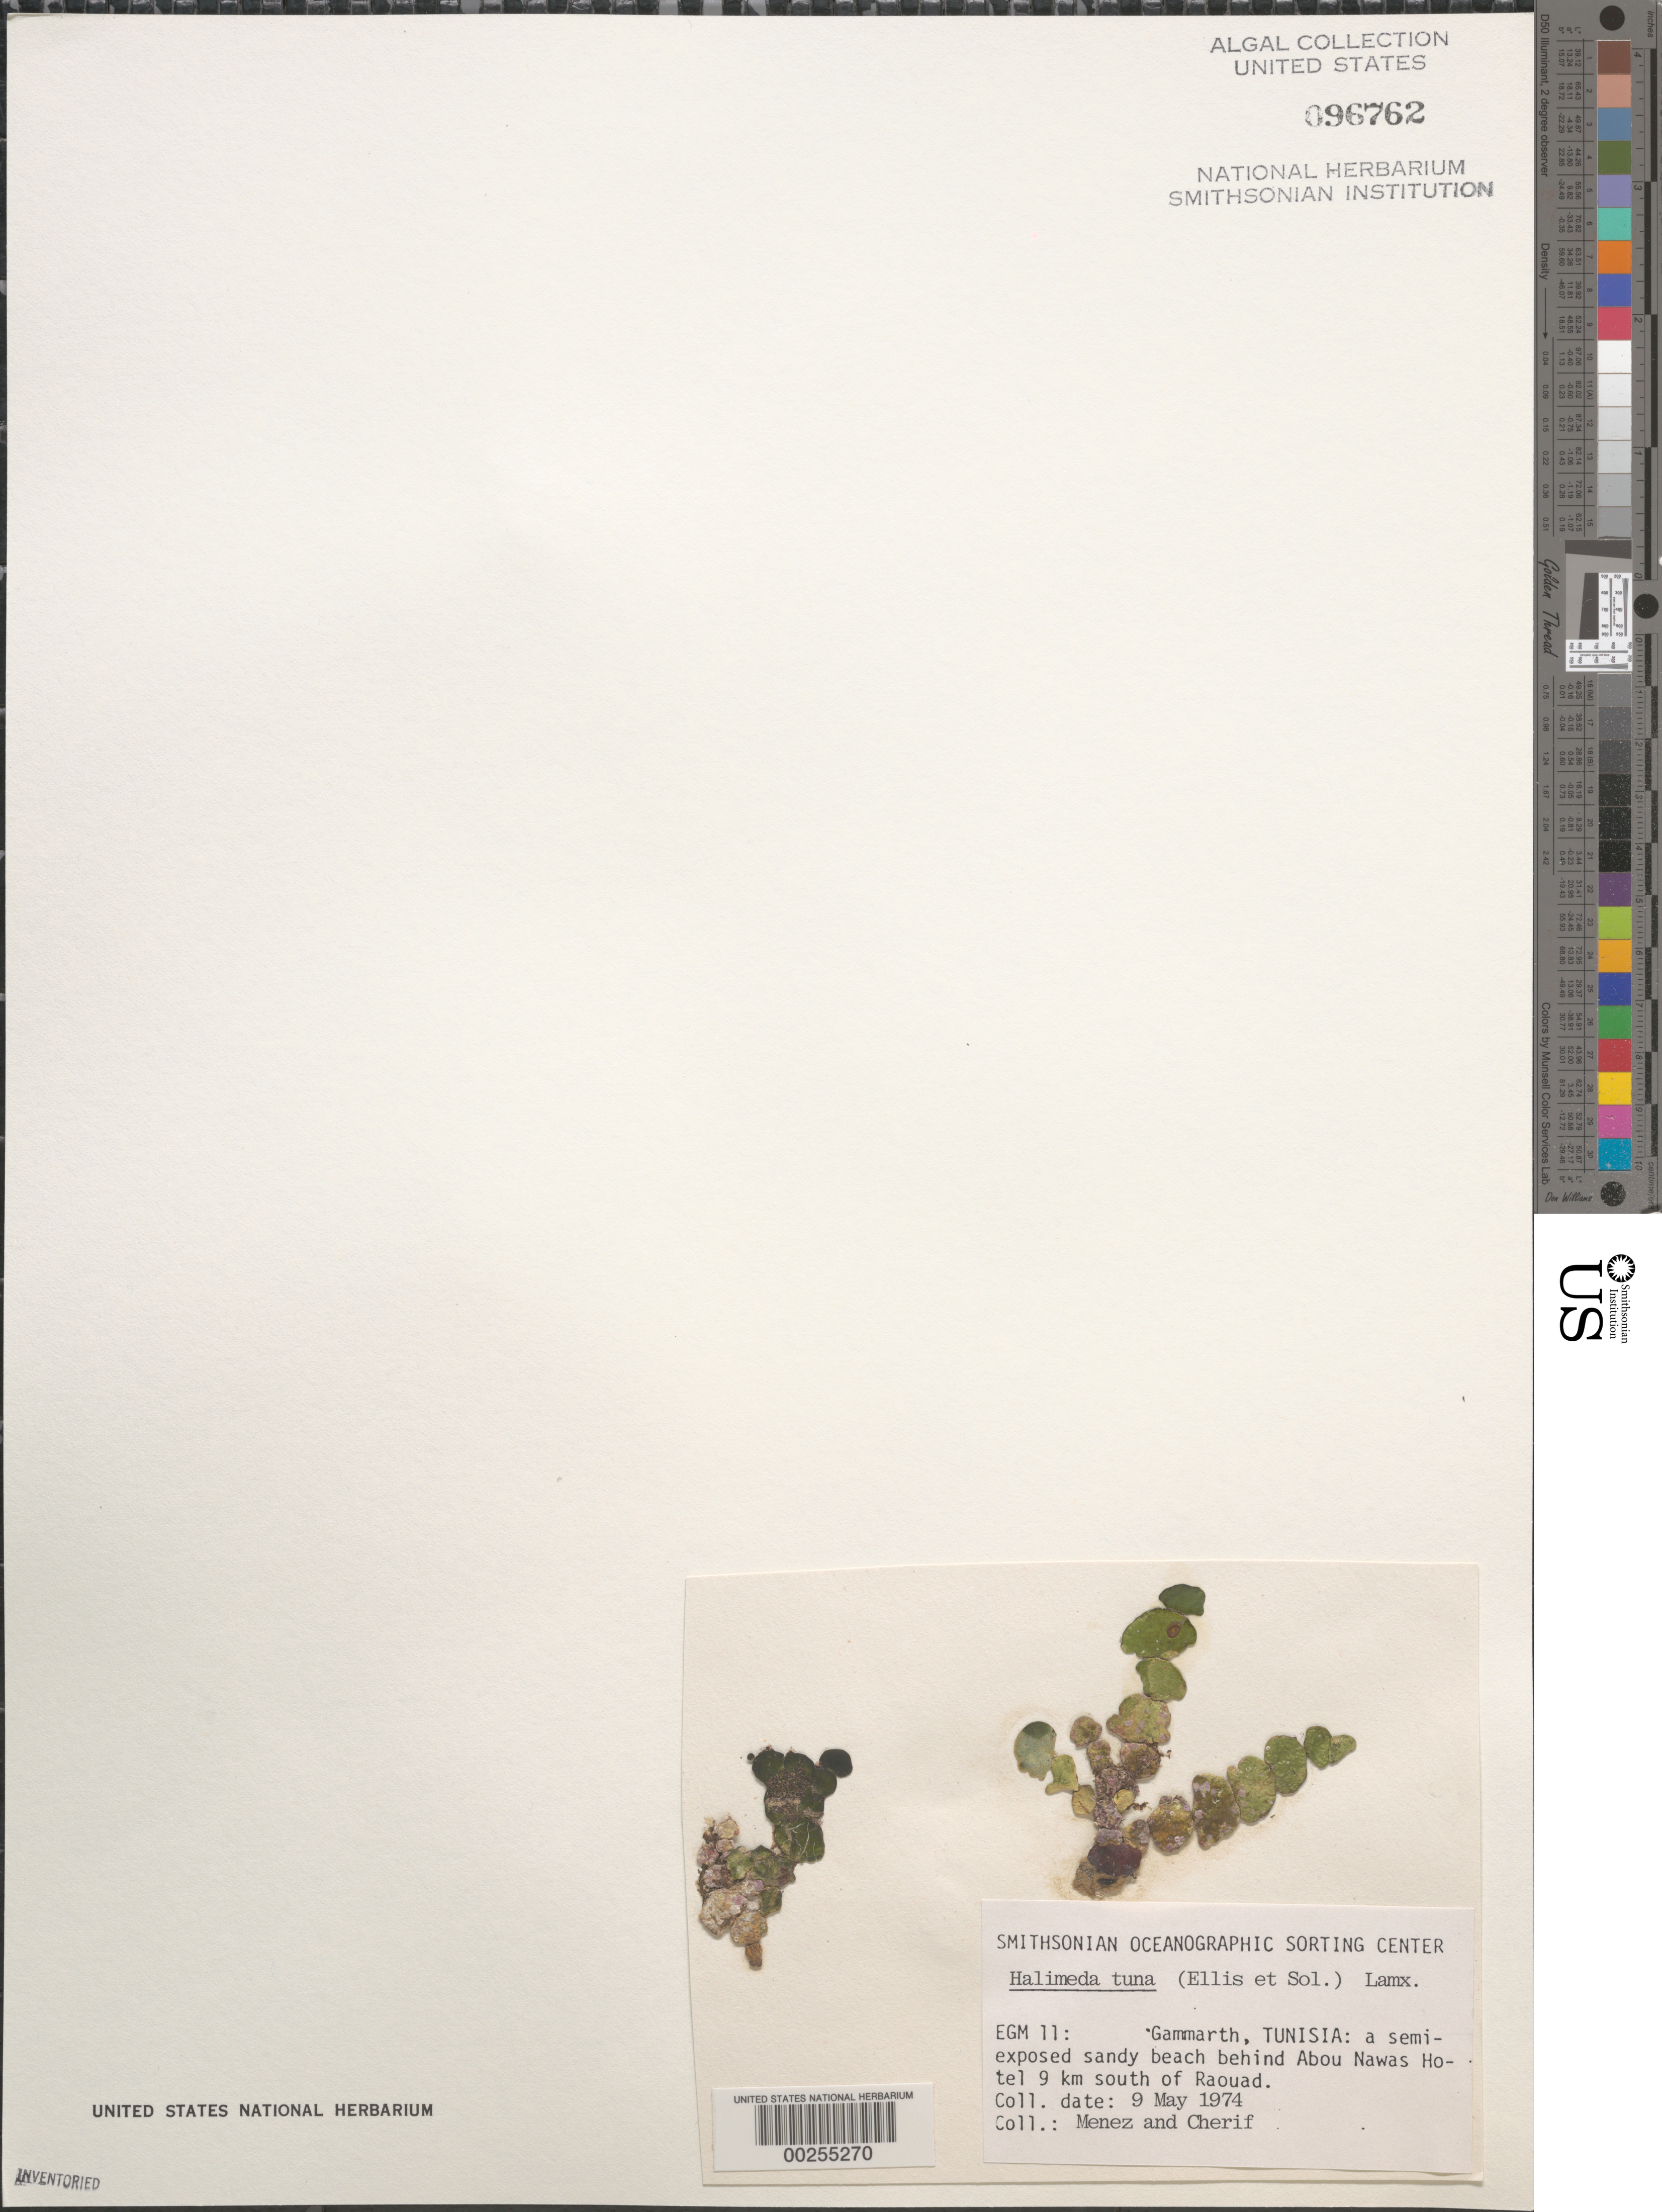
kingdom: Plantae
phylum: Chlorophyta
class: Ulvophyceae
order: Bryopsidales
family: Halimedaceae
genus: Halimeda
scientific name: Halimeda tuna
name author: (J. Ellis & Sol.) J.V.Lamouroux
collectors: Meñez & -. Cherif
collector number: EGM 11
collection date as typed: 09 May 1974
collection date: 1974-05-09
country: Tunisia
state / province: Tunis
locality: Gammarth, behind abou nawas hotel, nine km south of raouad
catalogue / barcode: US 96762